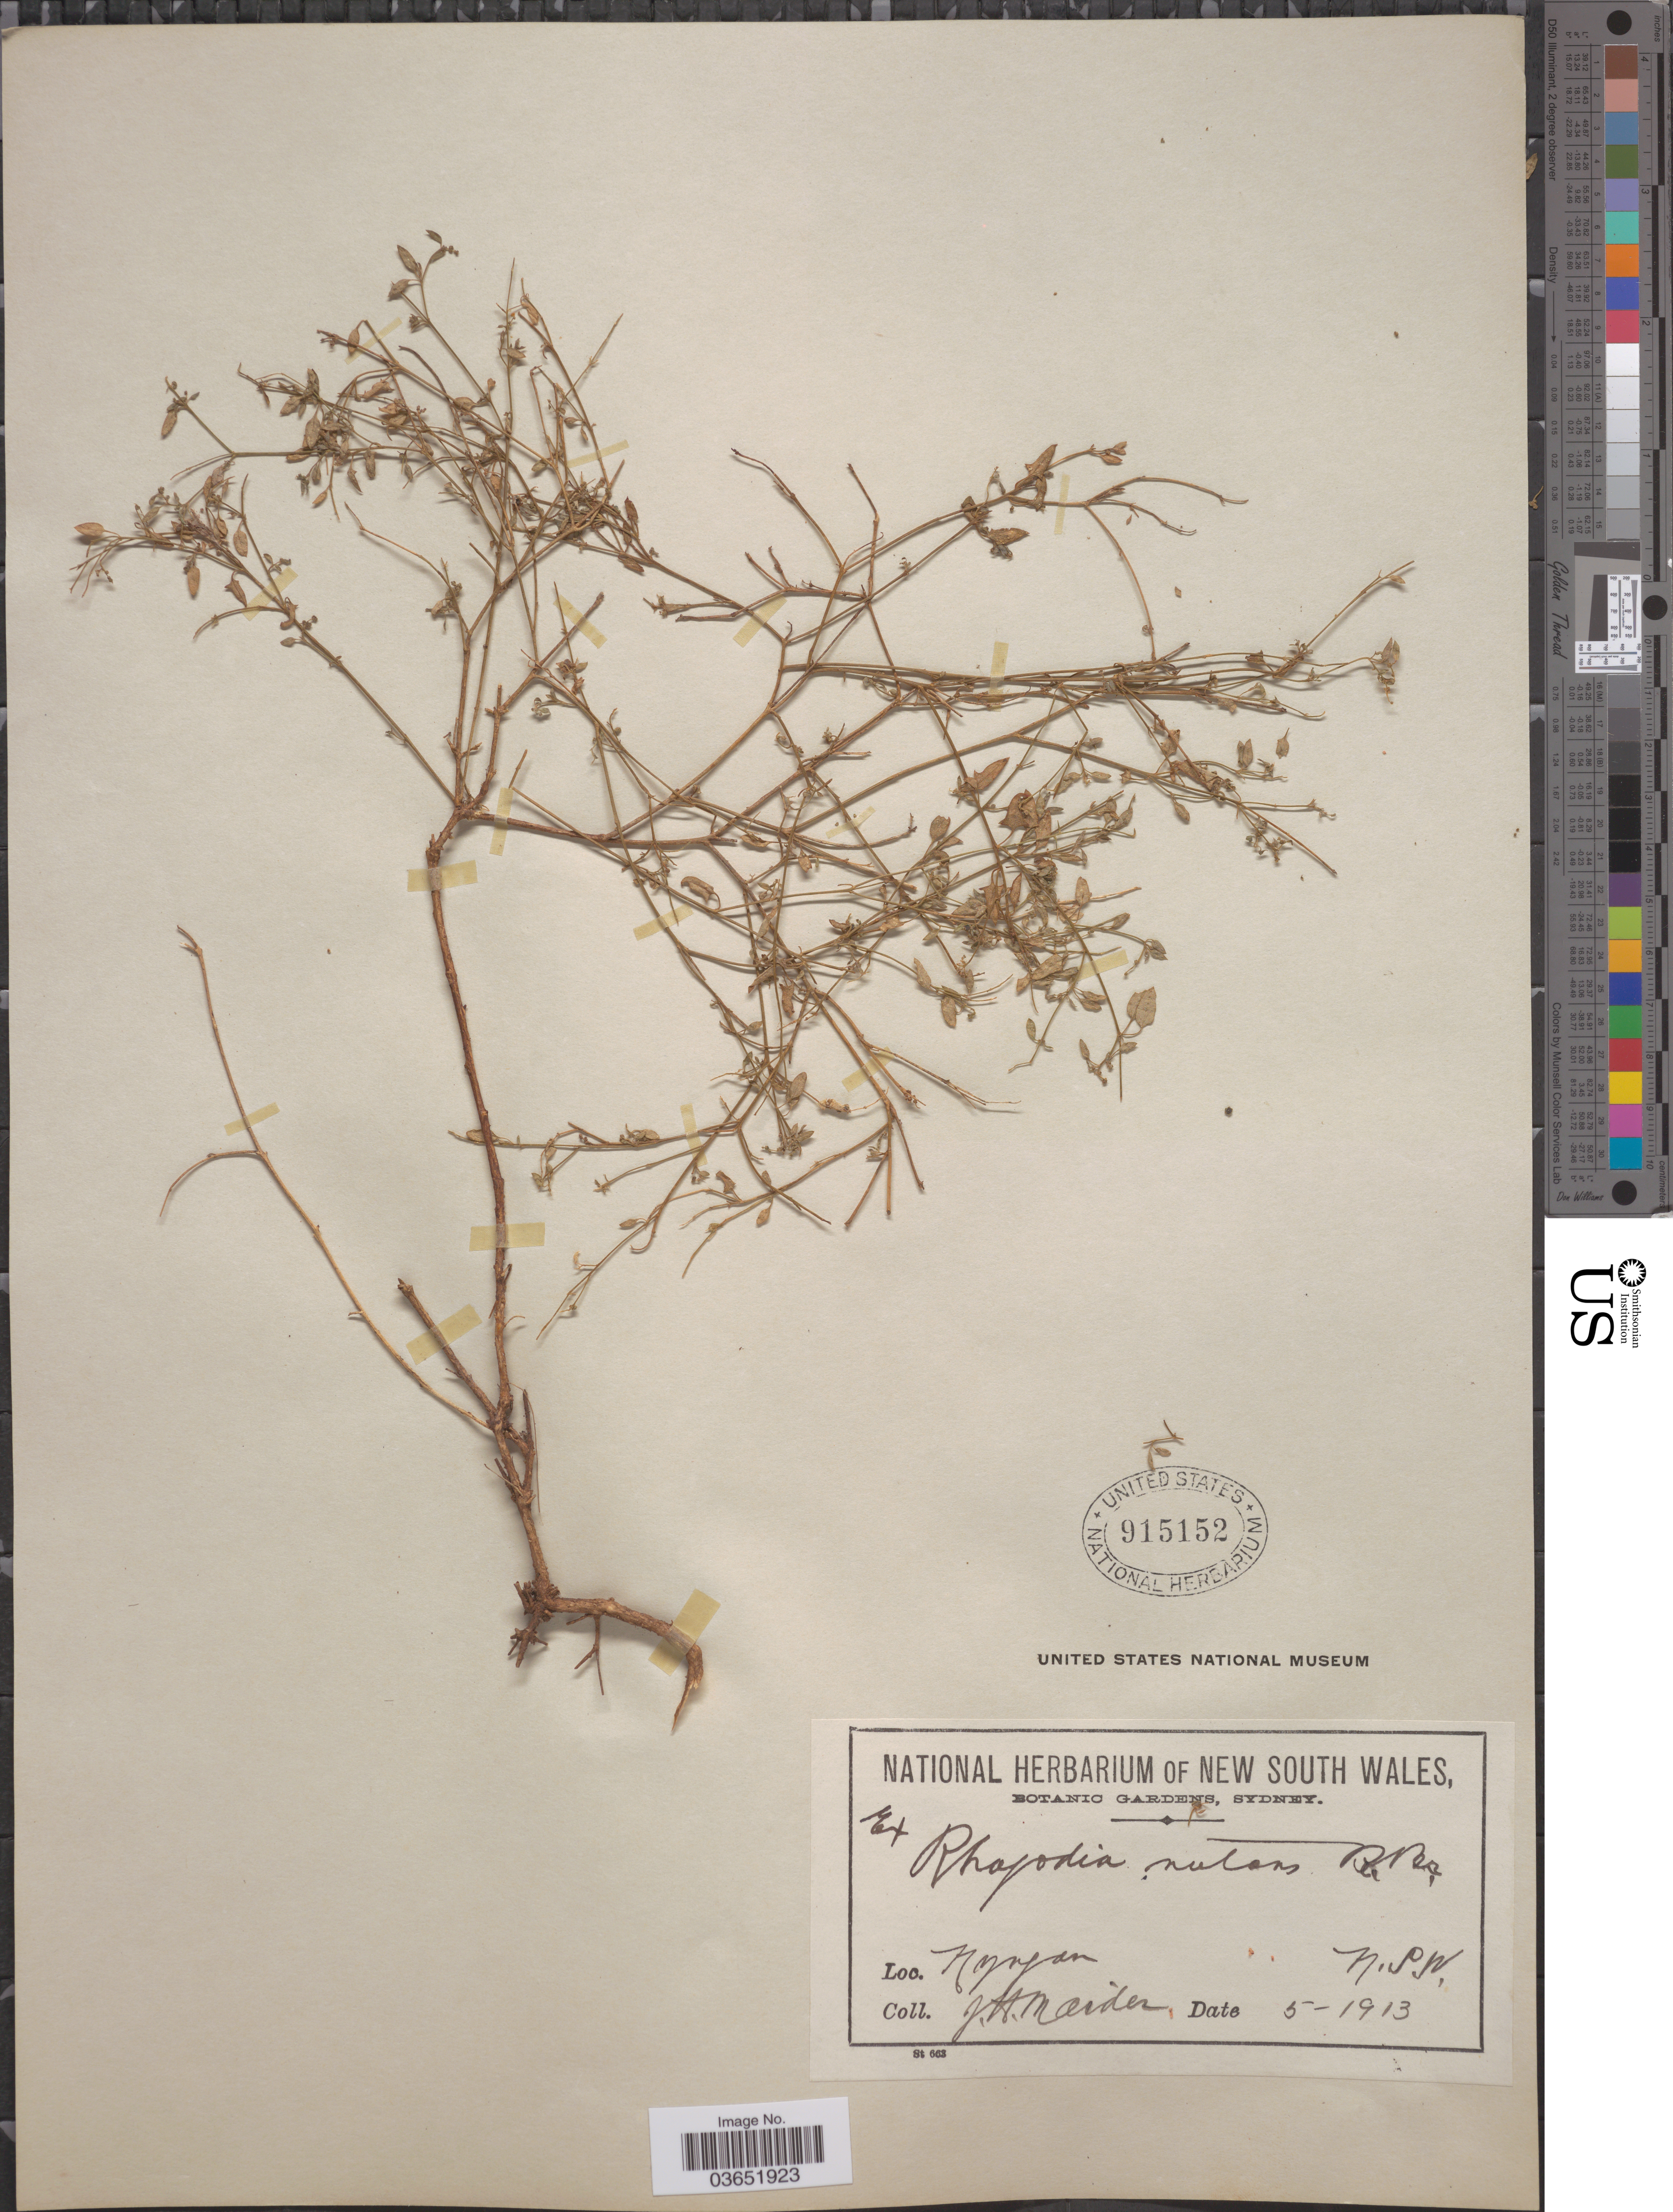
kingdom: Plantae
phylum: Tracheophyta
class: Magnoliopsida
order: Caryophyllales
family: Amaranthaceae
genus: Rhagodia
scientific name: Rhagodia nutans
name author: R. Br.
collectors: J. Maiden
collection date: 1913-05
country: Australia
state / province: New South Wales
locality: Nyngan.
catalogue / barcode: US 915152